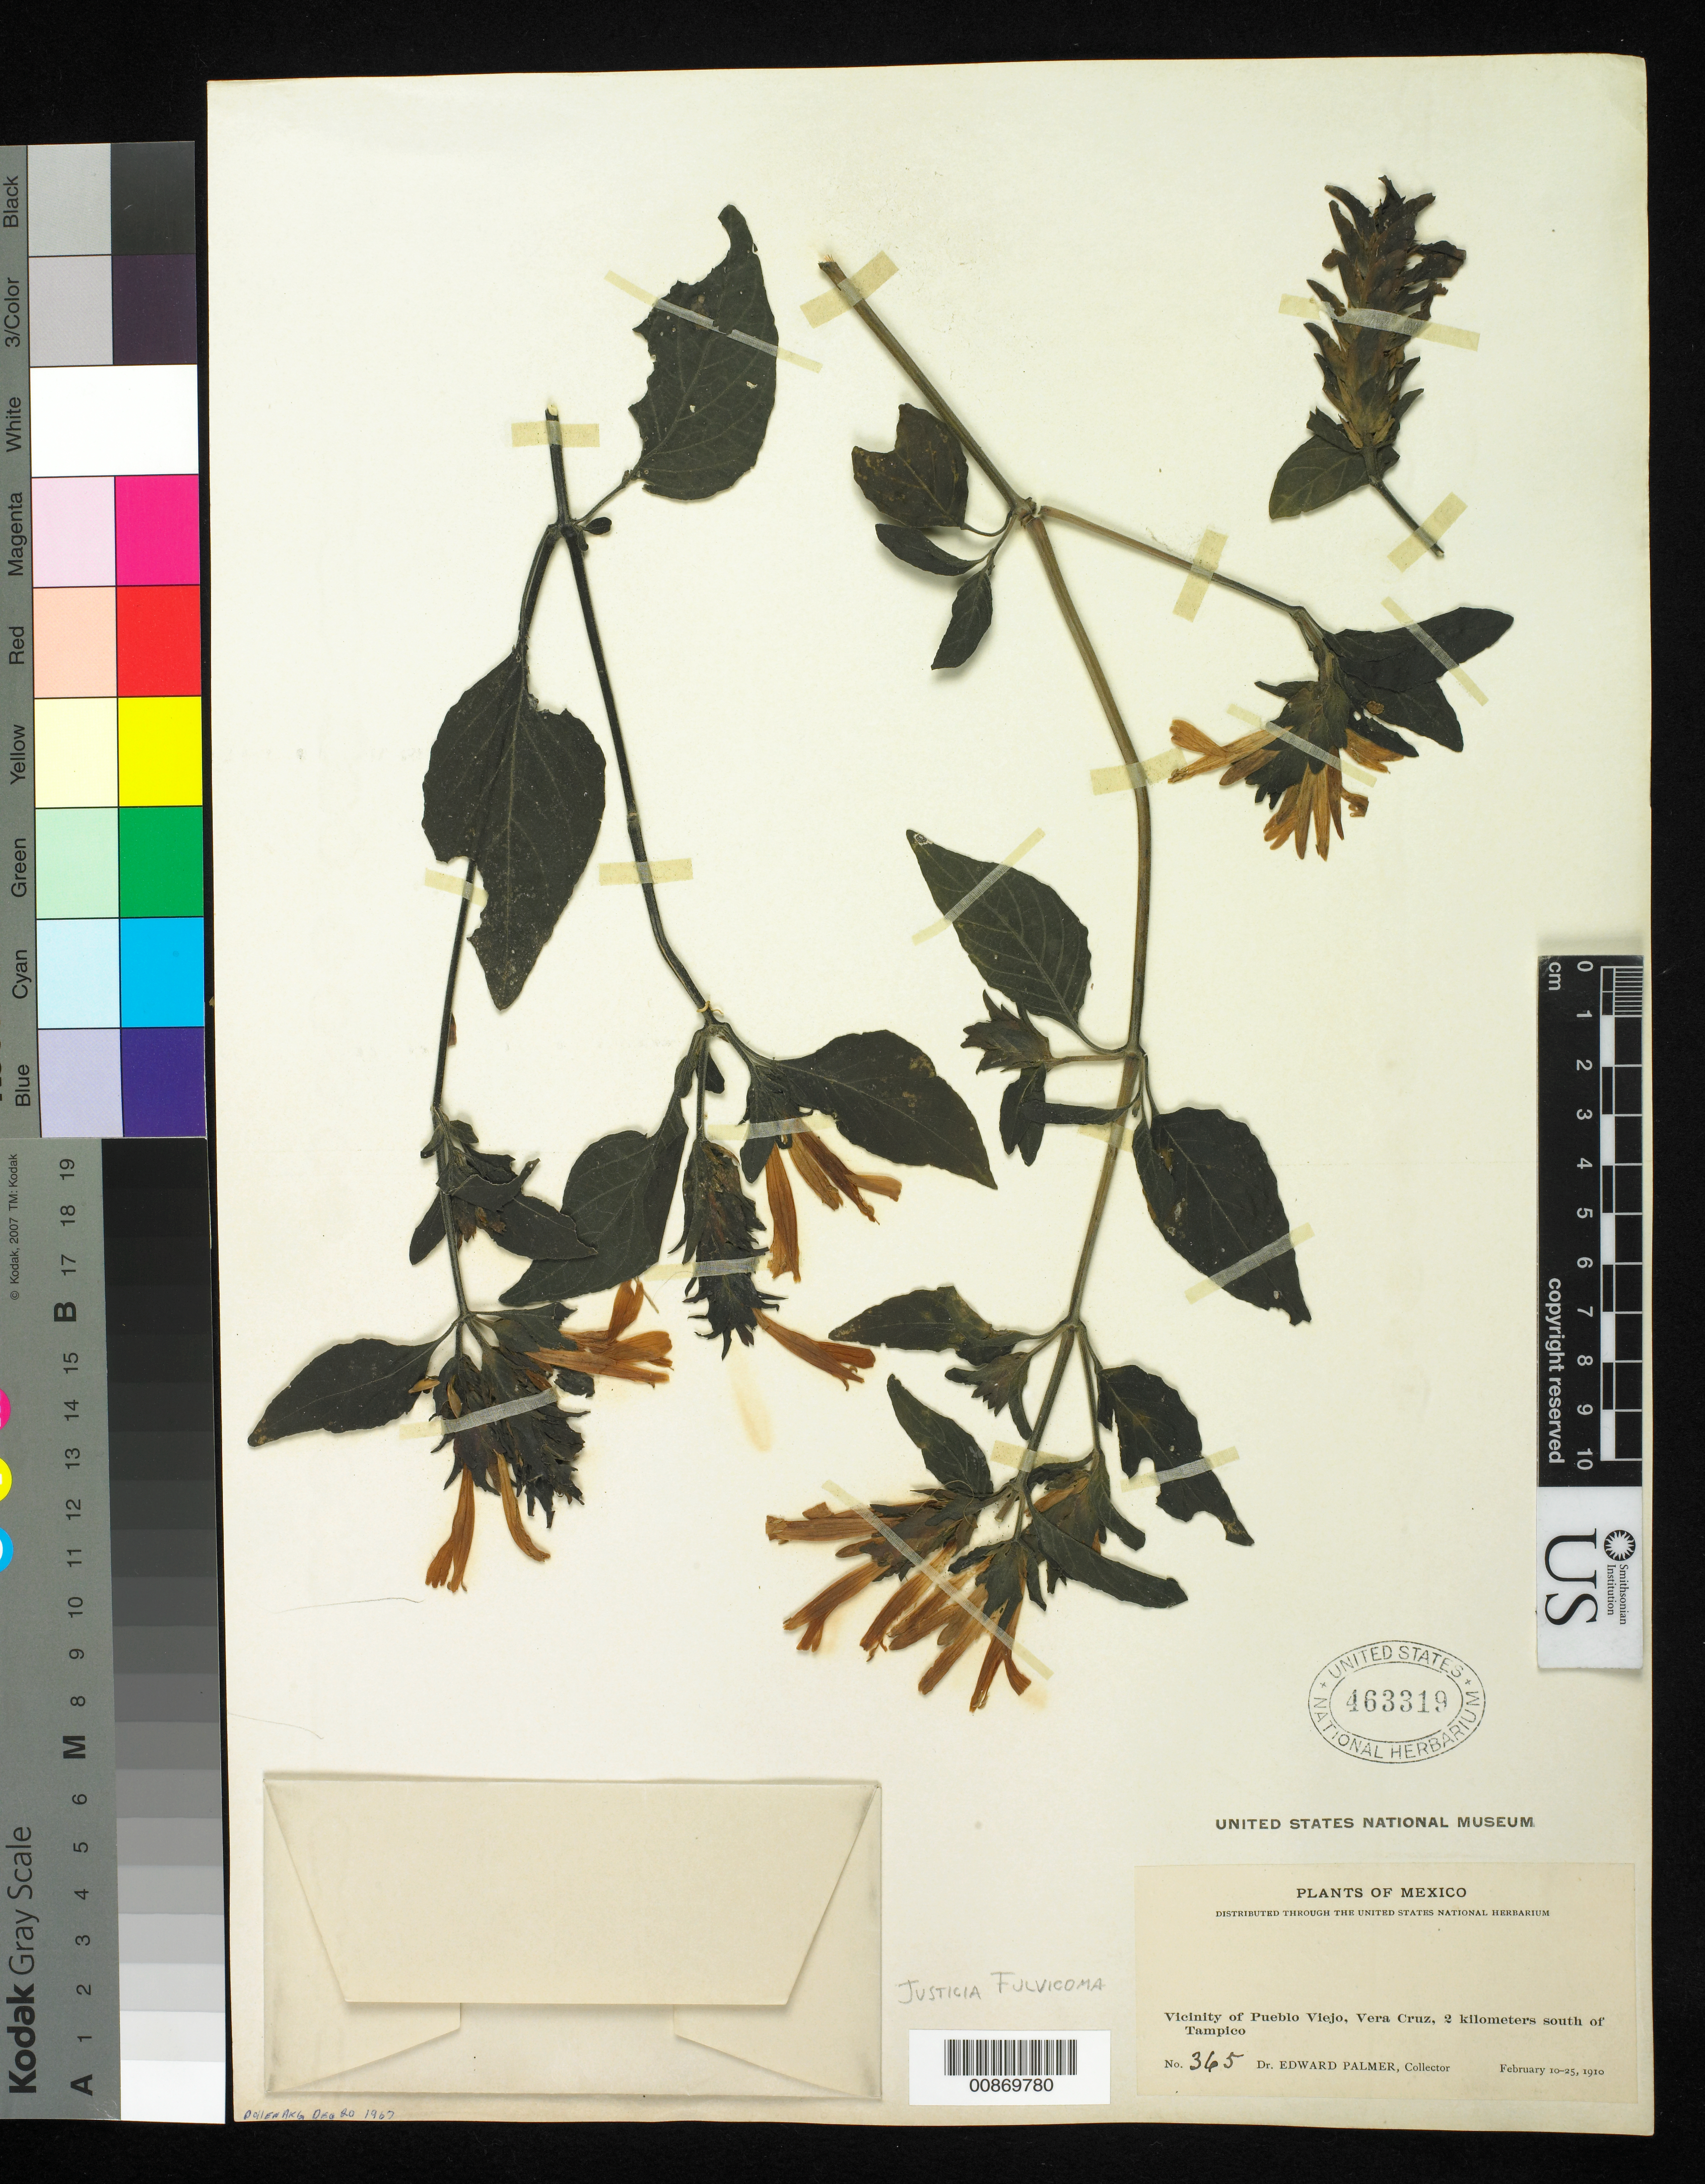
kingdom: Plantae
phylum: Tracheophyta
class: Magnoliopsida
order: Lamiales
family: Acanthaceae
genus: Justicia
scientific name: Justicia fulvicoma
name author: Schltdl. & Cham.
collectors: E. Palmer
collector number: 365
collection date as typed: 10 Feb 1910 to 25 Feb 1910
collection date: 1910-02-10/1910-02-25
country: Mexico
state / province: Veracruz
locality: Vicinity of Pueblo Viejo, Veracruz, 2 kilometers south of Tampico.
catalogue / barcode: US 463319